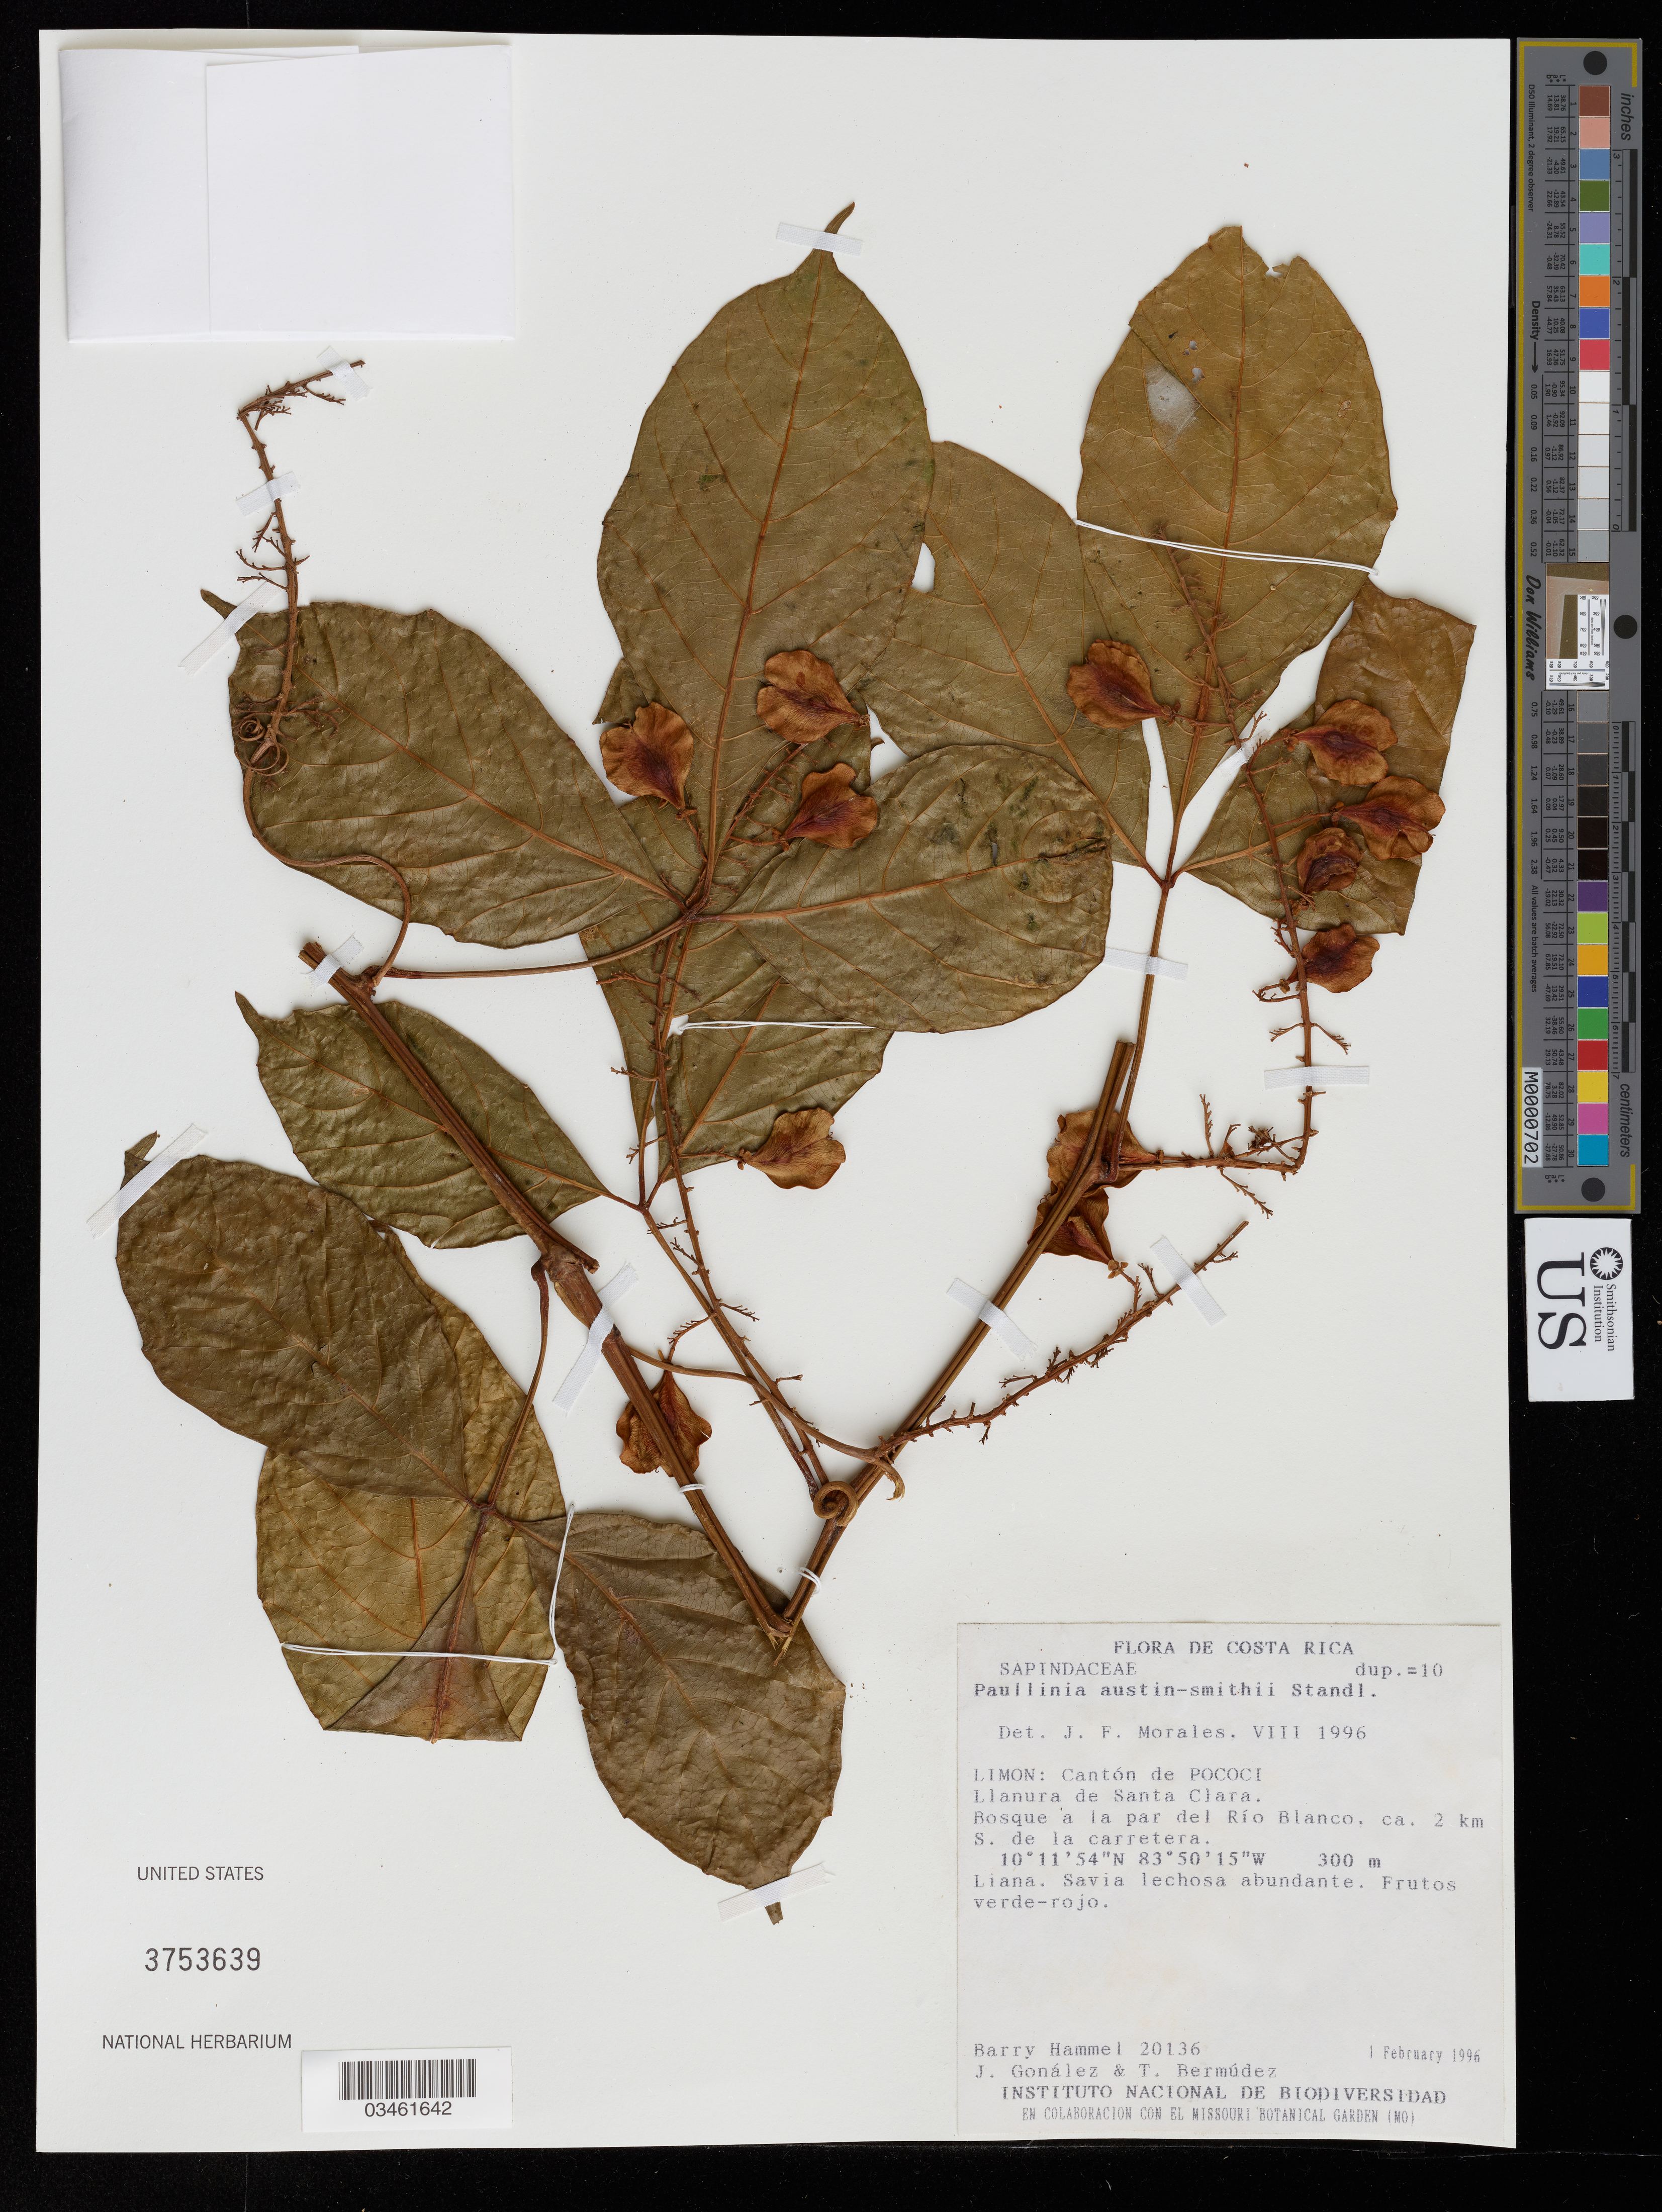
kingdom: Plantae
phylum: Tracheophyta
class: Magnoliopsida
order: Sapindales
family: Sapindaceae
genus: Paullinia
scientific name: Paullinia austin-smithii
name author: Standl.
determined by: Acevedo-Rodriguez, P., (US), Smithsonian Institution - National Museum of Natural History (UNITED STATES)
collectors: B. Hammel, J. Gonález & T. Bermúdez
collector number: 20136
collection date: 1996-02-01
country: Costa Rica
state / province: Limón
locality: Cantón de POCOCI. Llanura de Santa Clara. Bosque a la par del Río Blanco, ca. 2 km S. de la carretera.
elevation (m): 300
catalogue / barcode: US 3753639